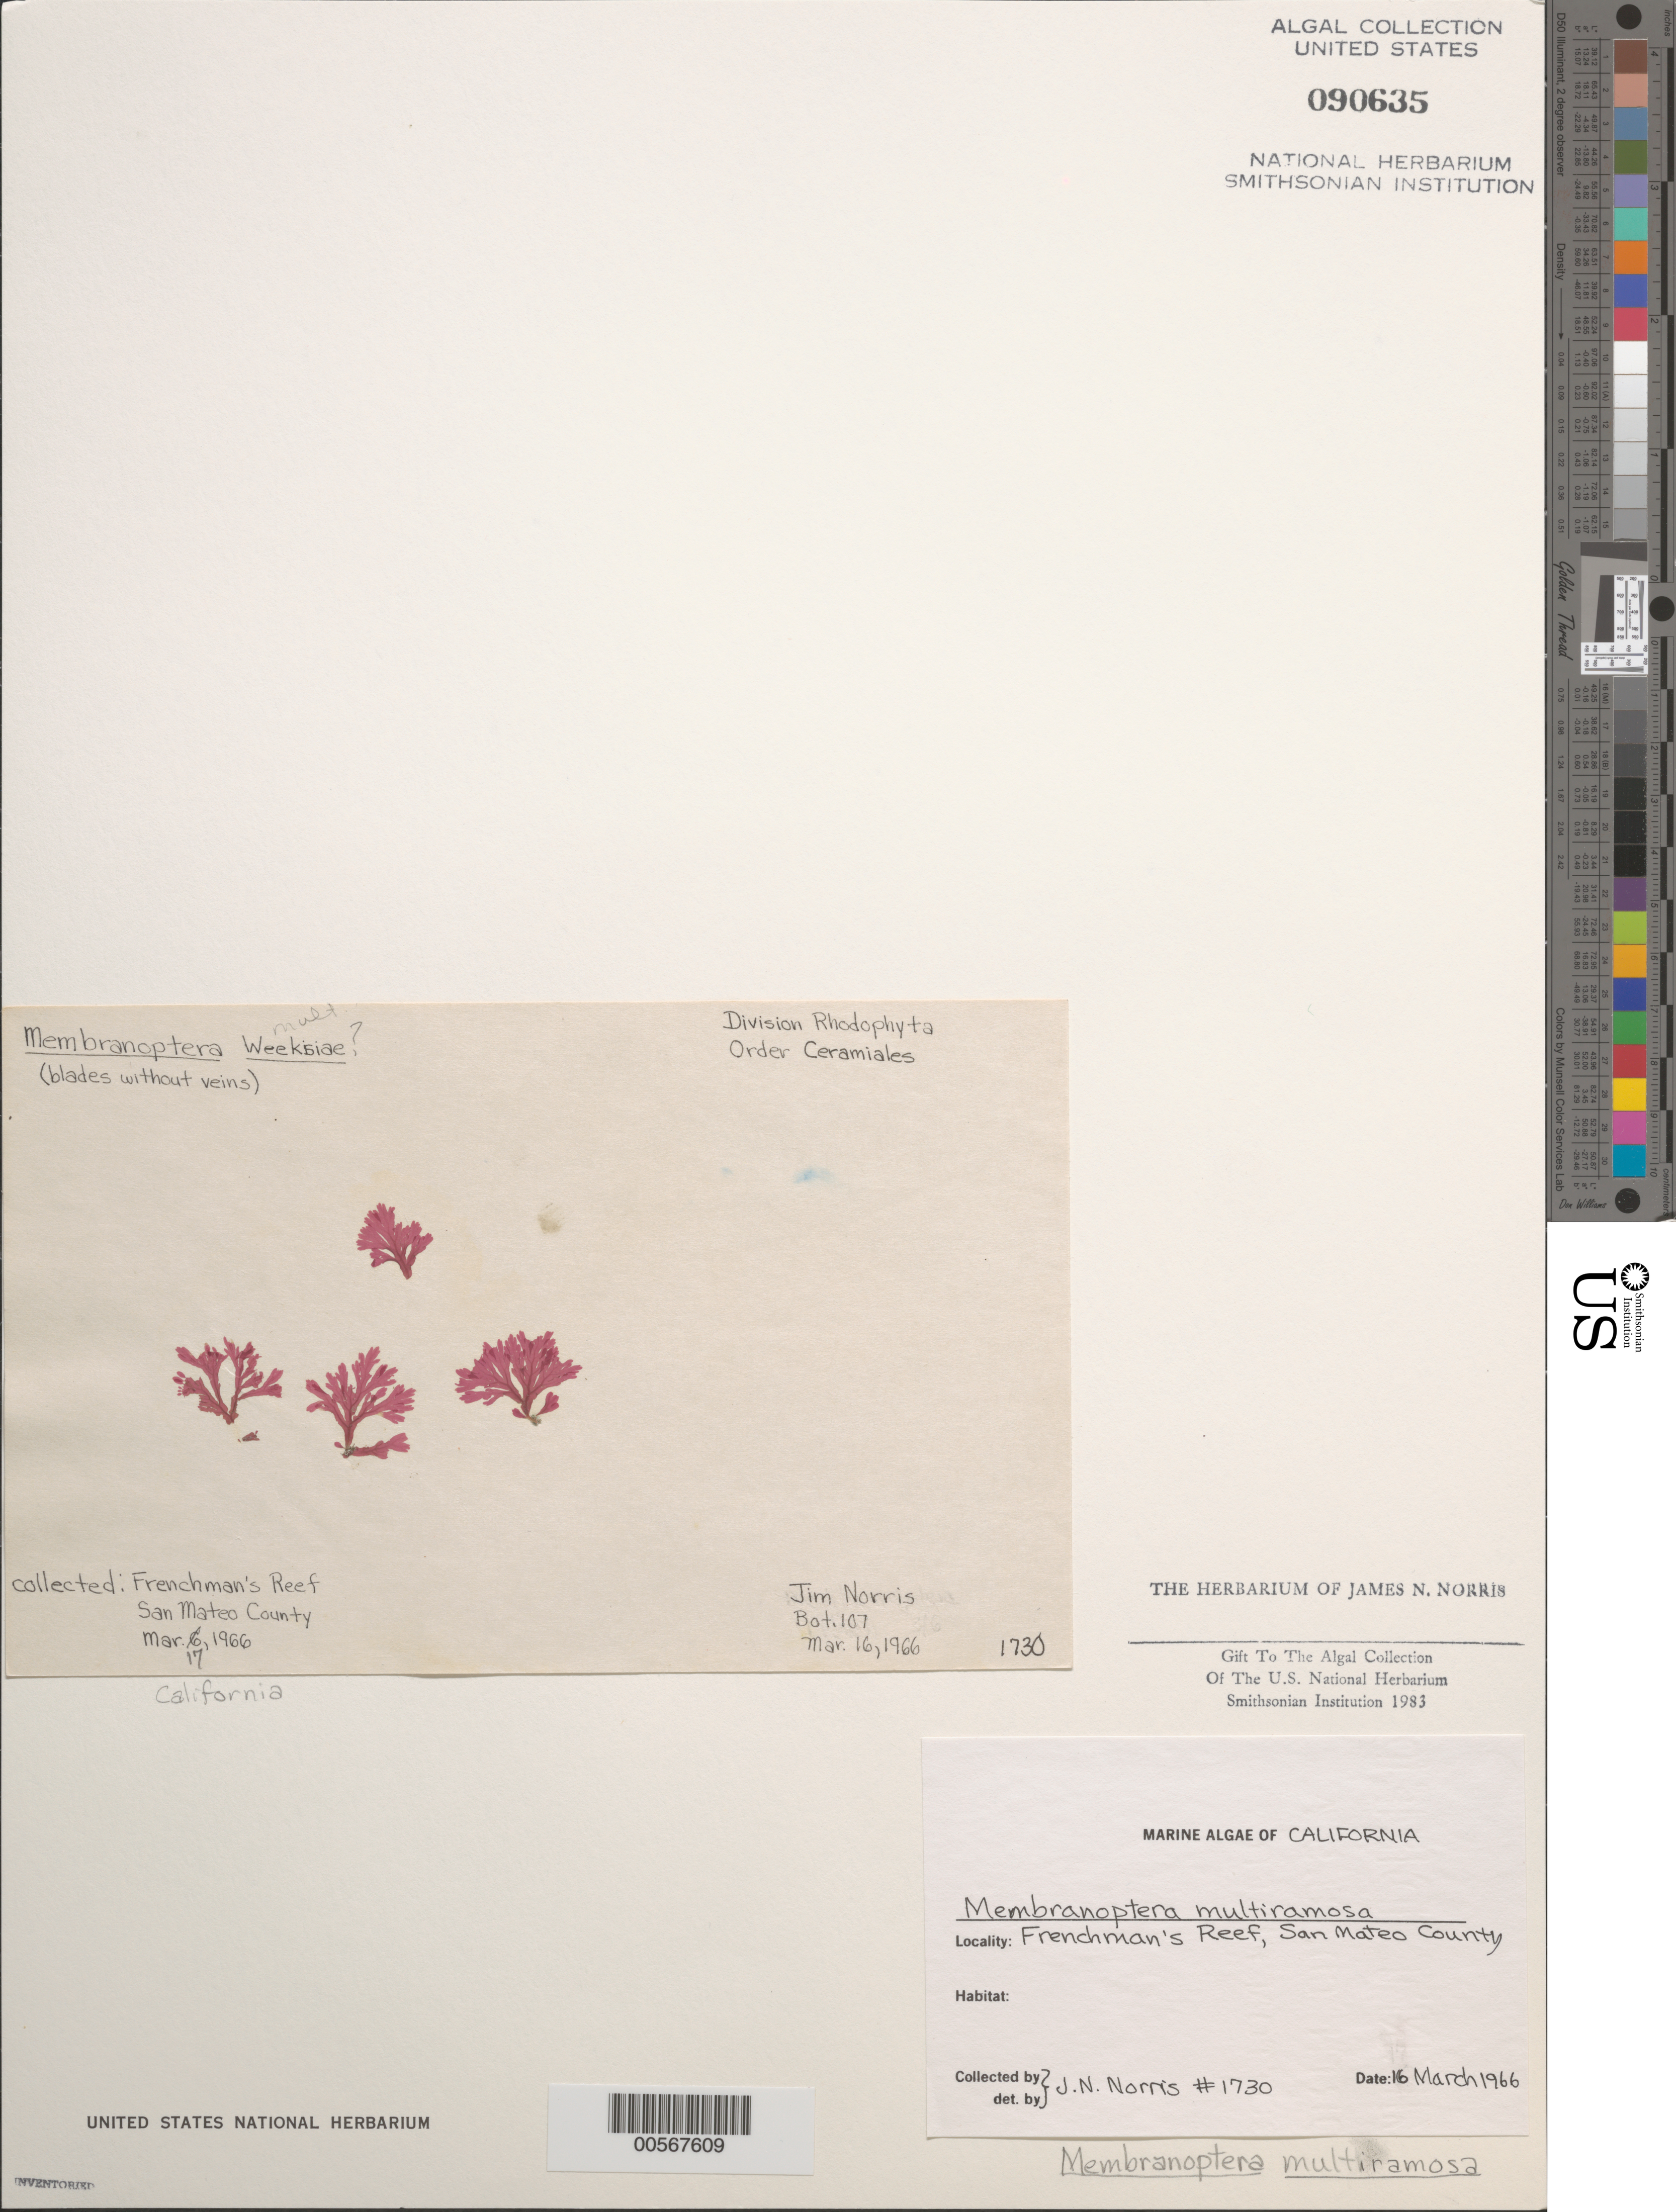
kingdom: Plantae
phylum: Rhodophyta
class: Florideophyceae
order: Ceramiales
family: Delesseriaceae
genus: Membranoptera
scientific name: Membranoptera platyphylla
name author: (Setch. & N.L. Gardner) Kylin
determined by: Algae name updating Project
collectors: J. N. Norris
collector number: JN-1730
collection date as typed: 16 Mar 1966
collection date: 1966-03-16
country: United States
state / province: California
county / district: San Mateo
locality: Frenchman's Reef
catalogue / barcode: US 90635